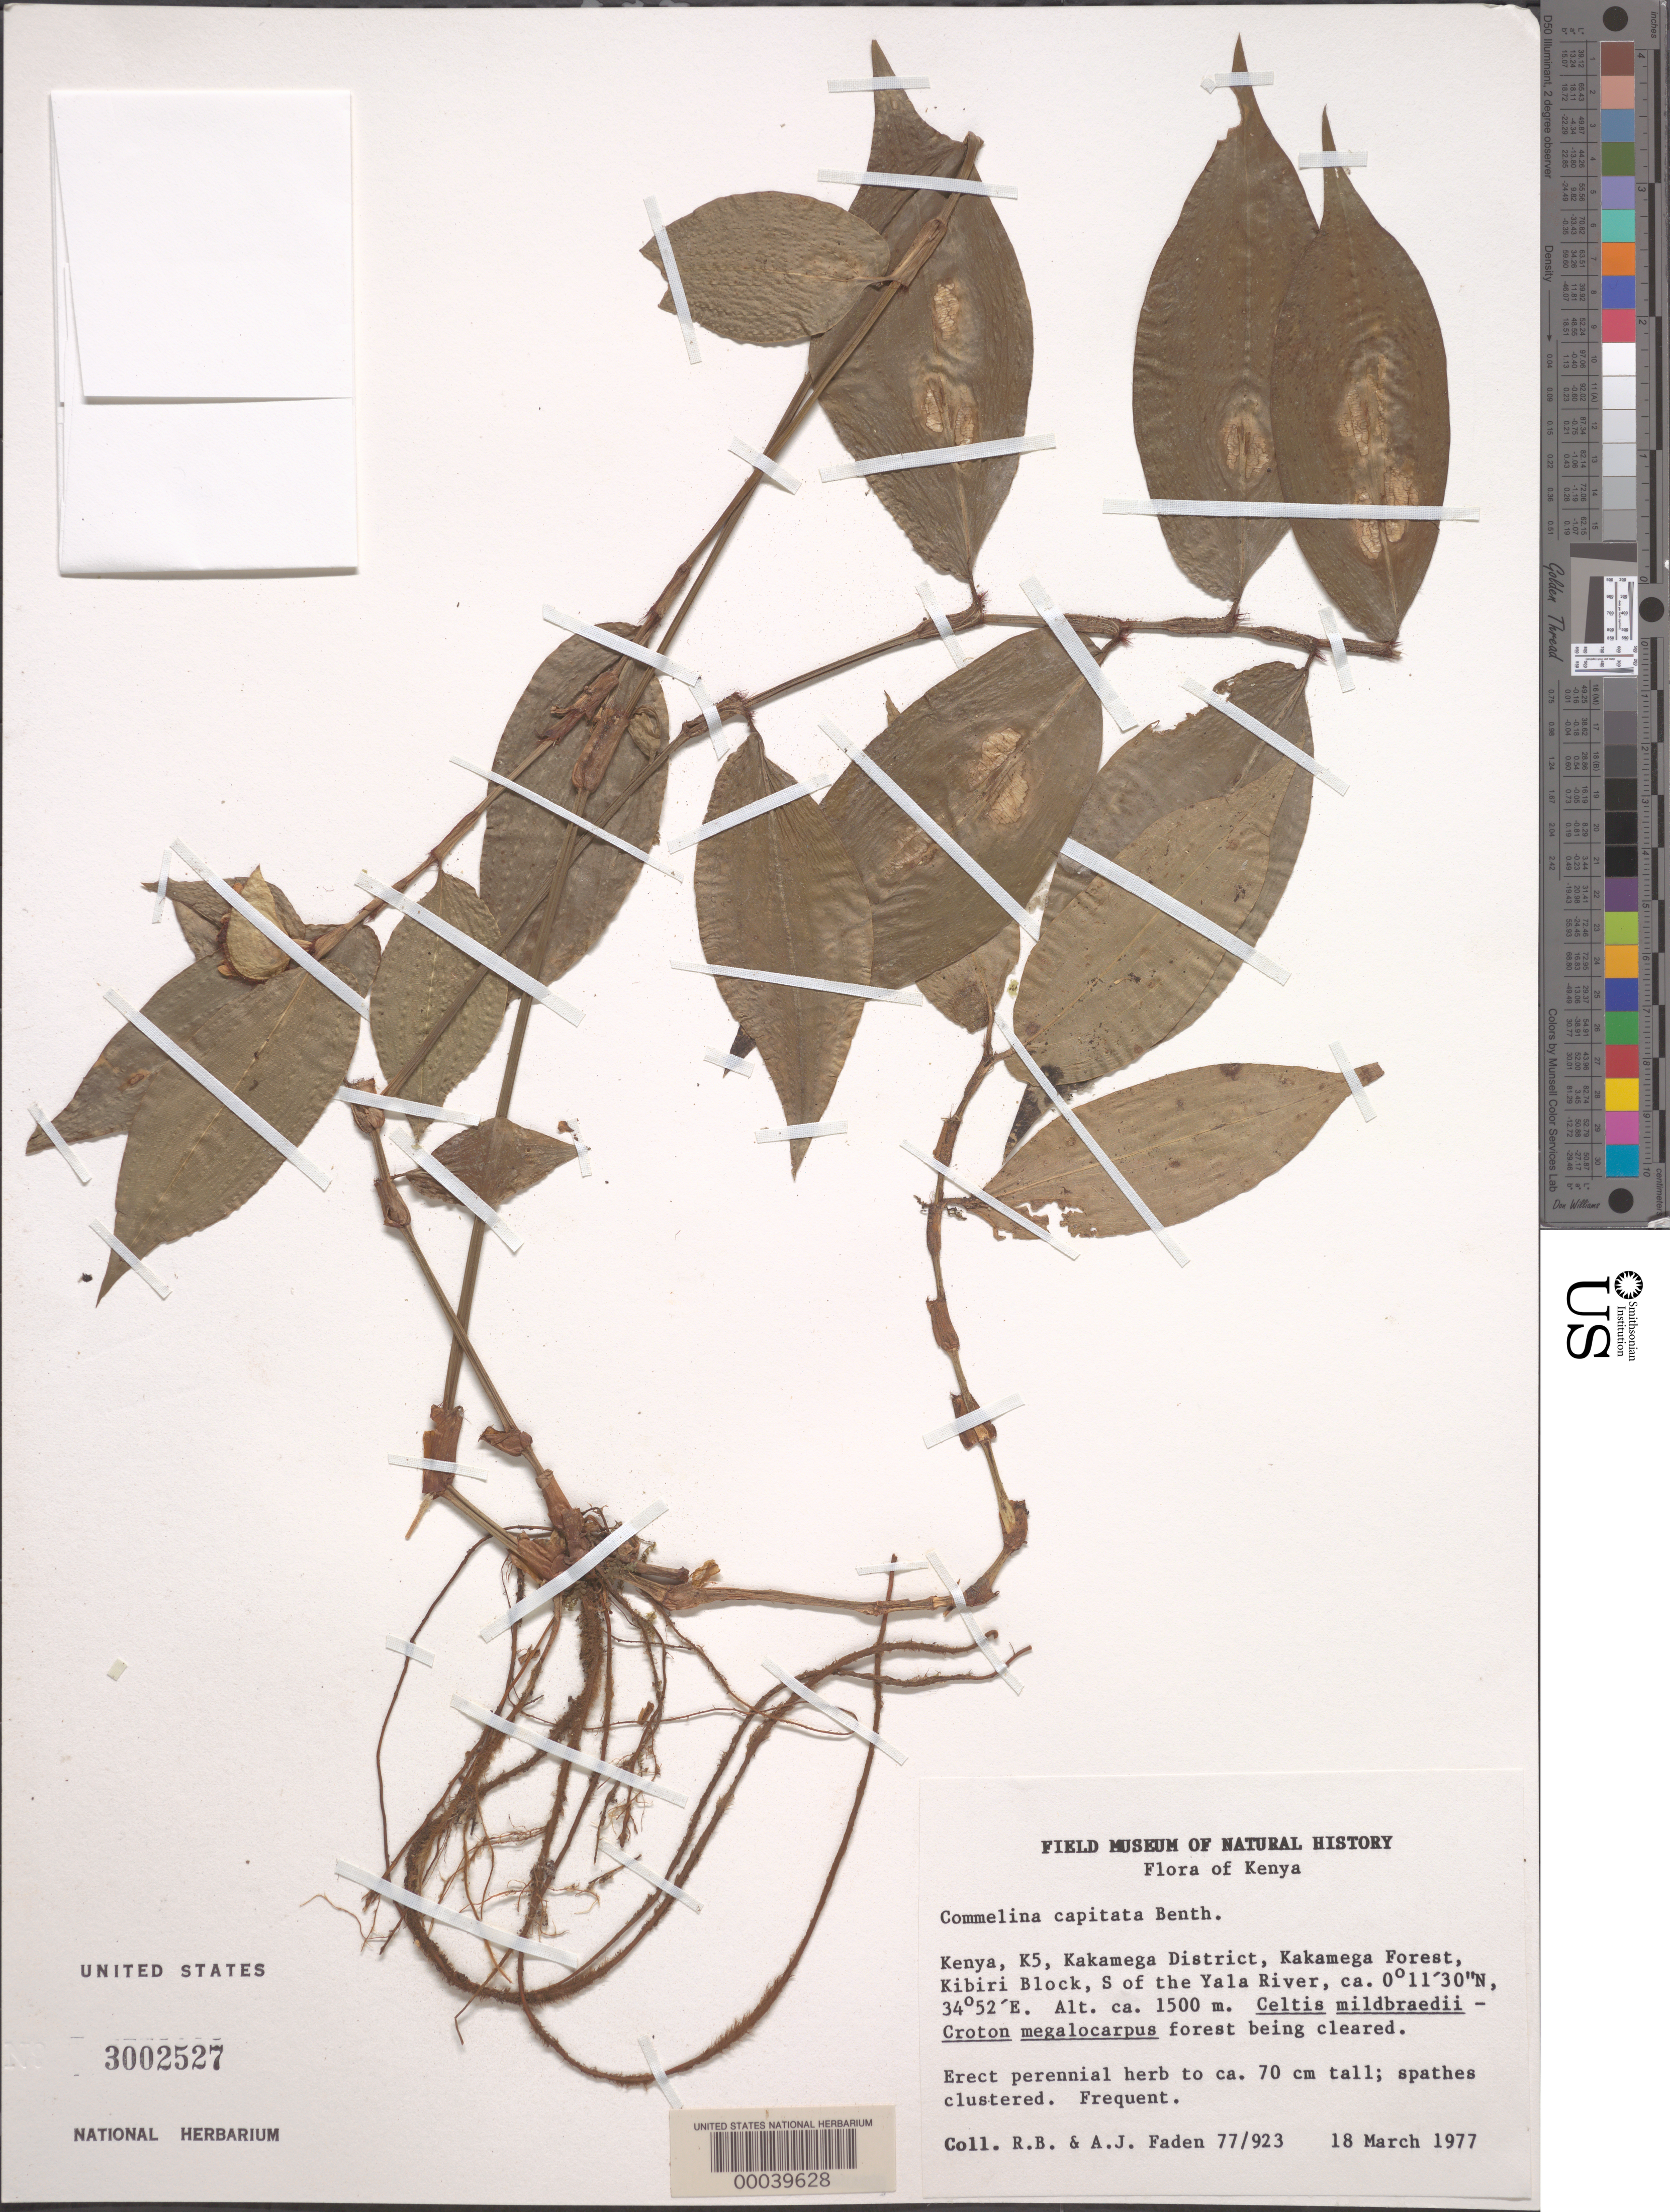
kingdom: Plantae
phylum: Tracheophyta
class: Liliopsida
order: Commelinales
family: Commelinaceae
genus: Commelina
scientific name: Commelina capitata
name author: Benth.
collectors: R. B. Faden & A. J. Faden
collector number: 77/923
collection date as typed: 18 Mar 1977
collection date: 1977-03-18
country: Kenya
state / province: Kakamega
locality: Kakamega forest, s of yala river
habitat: Forest being cleared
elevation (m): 1500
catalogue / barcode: US 3002527